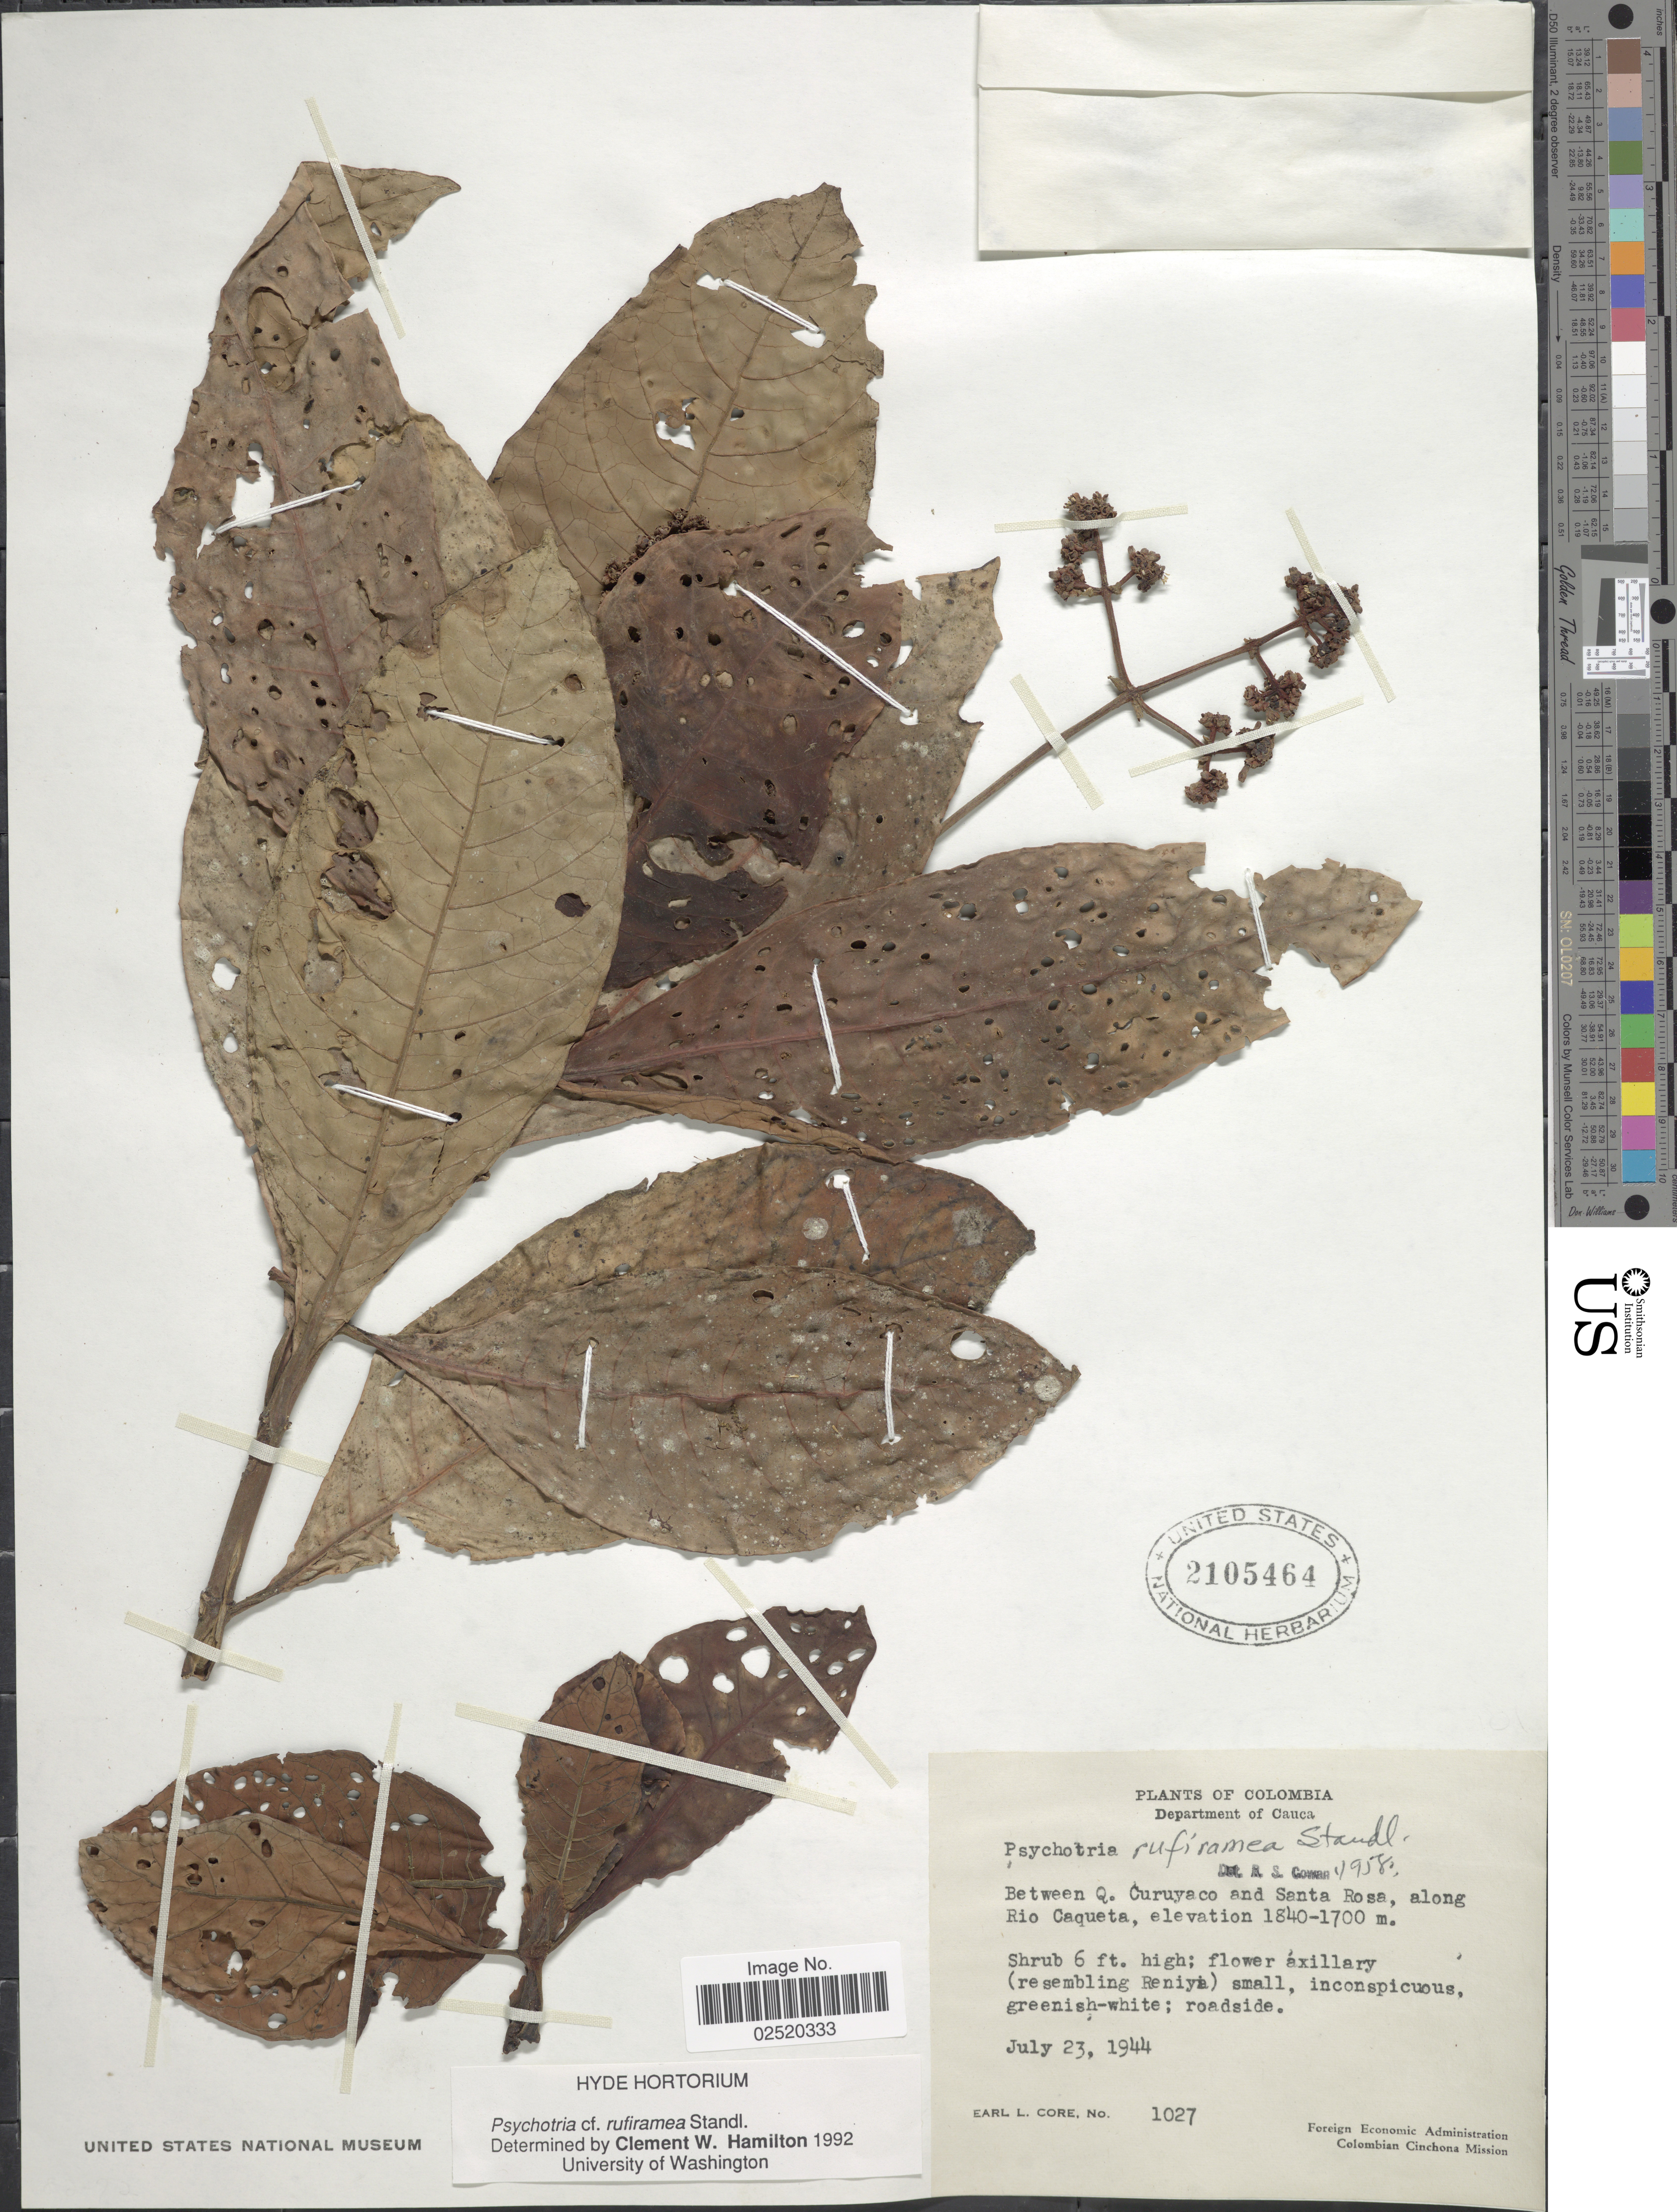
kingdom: Plantae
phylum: Tracheophyta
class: Magnoliopsida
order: Gentianales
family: Rubiaceae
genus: Psychotria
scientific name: Psychotria rufiramea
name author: Standl.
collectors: E. L. Core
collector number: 1027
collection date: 1944-07-23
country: Colombia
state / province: Cauca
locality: Department of Cauca, Between Q. Curuyaco and Santa Rosa, along Rio Caqueta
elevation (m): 1700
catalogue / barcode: US 2105464